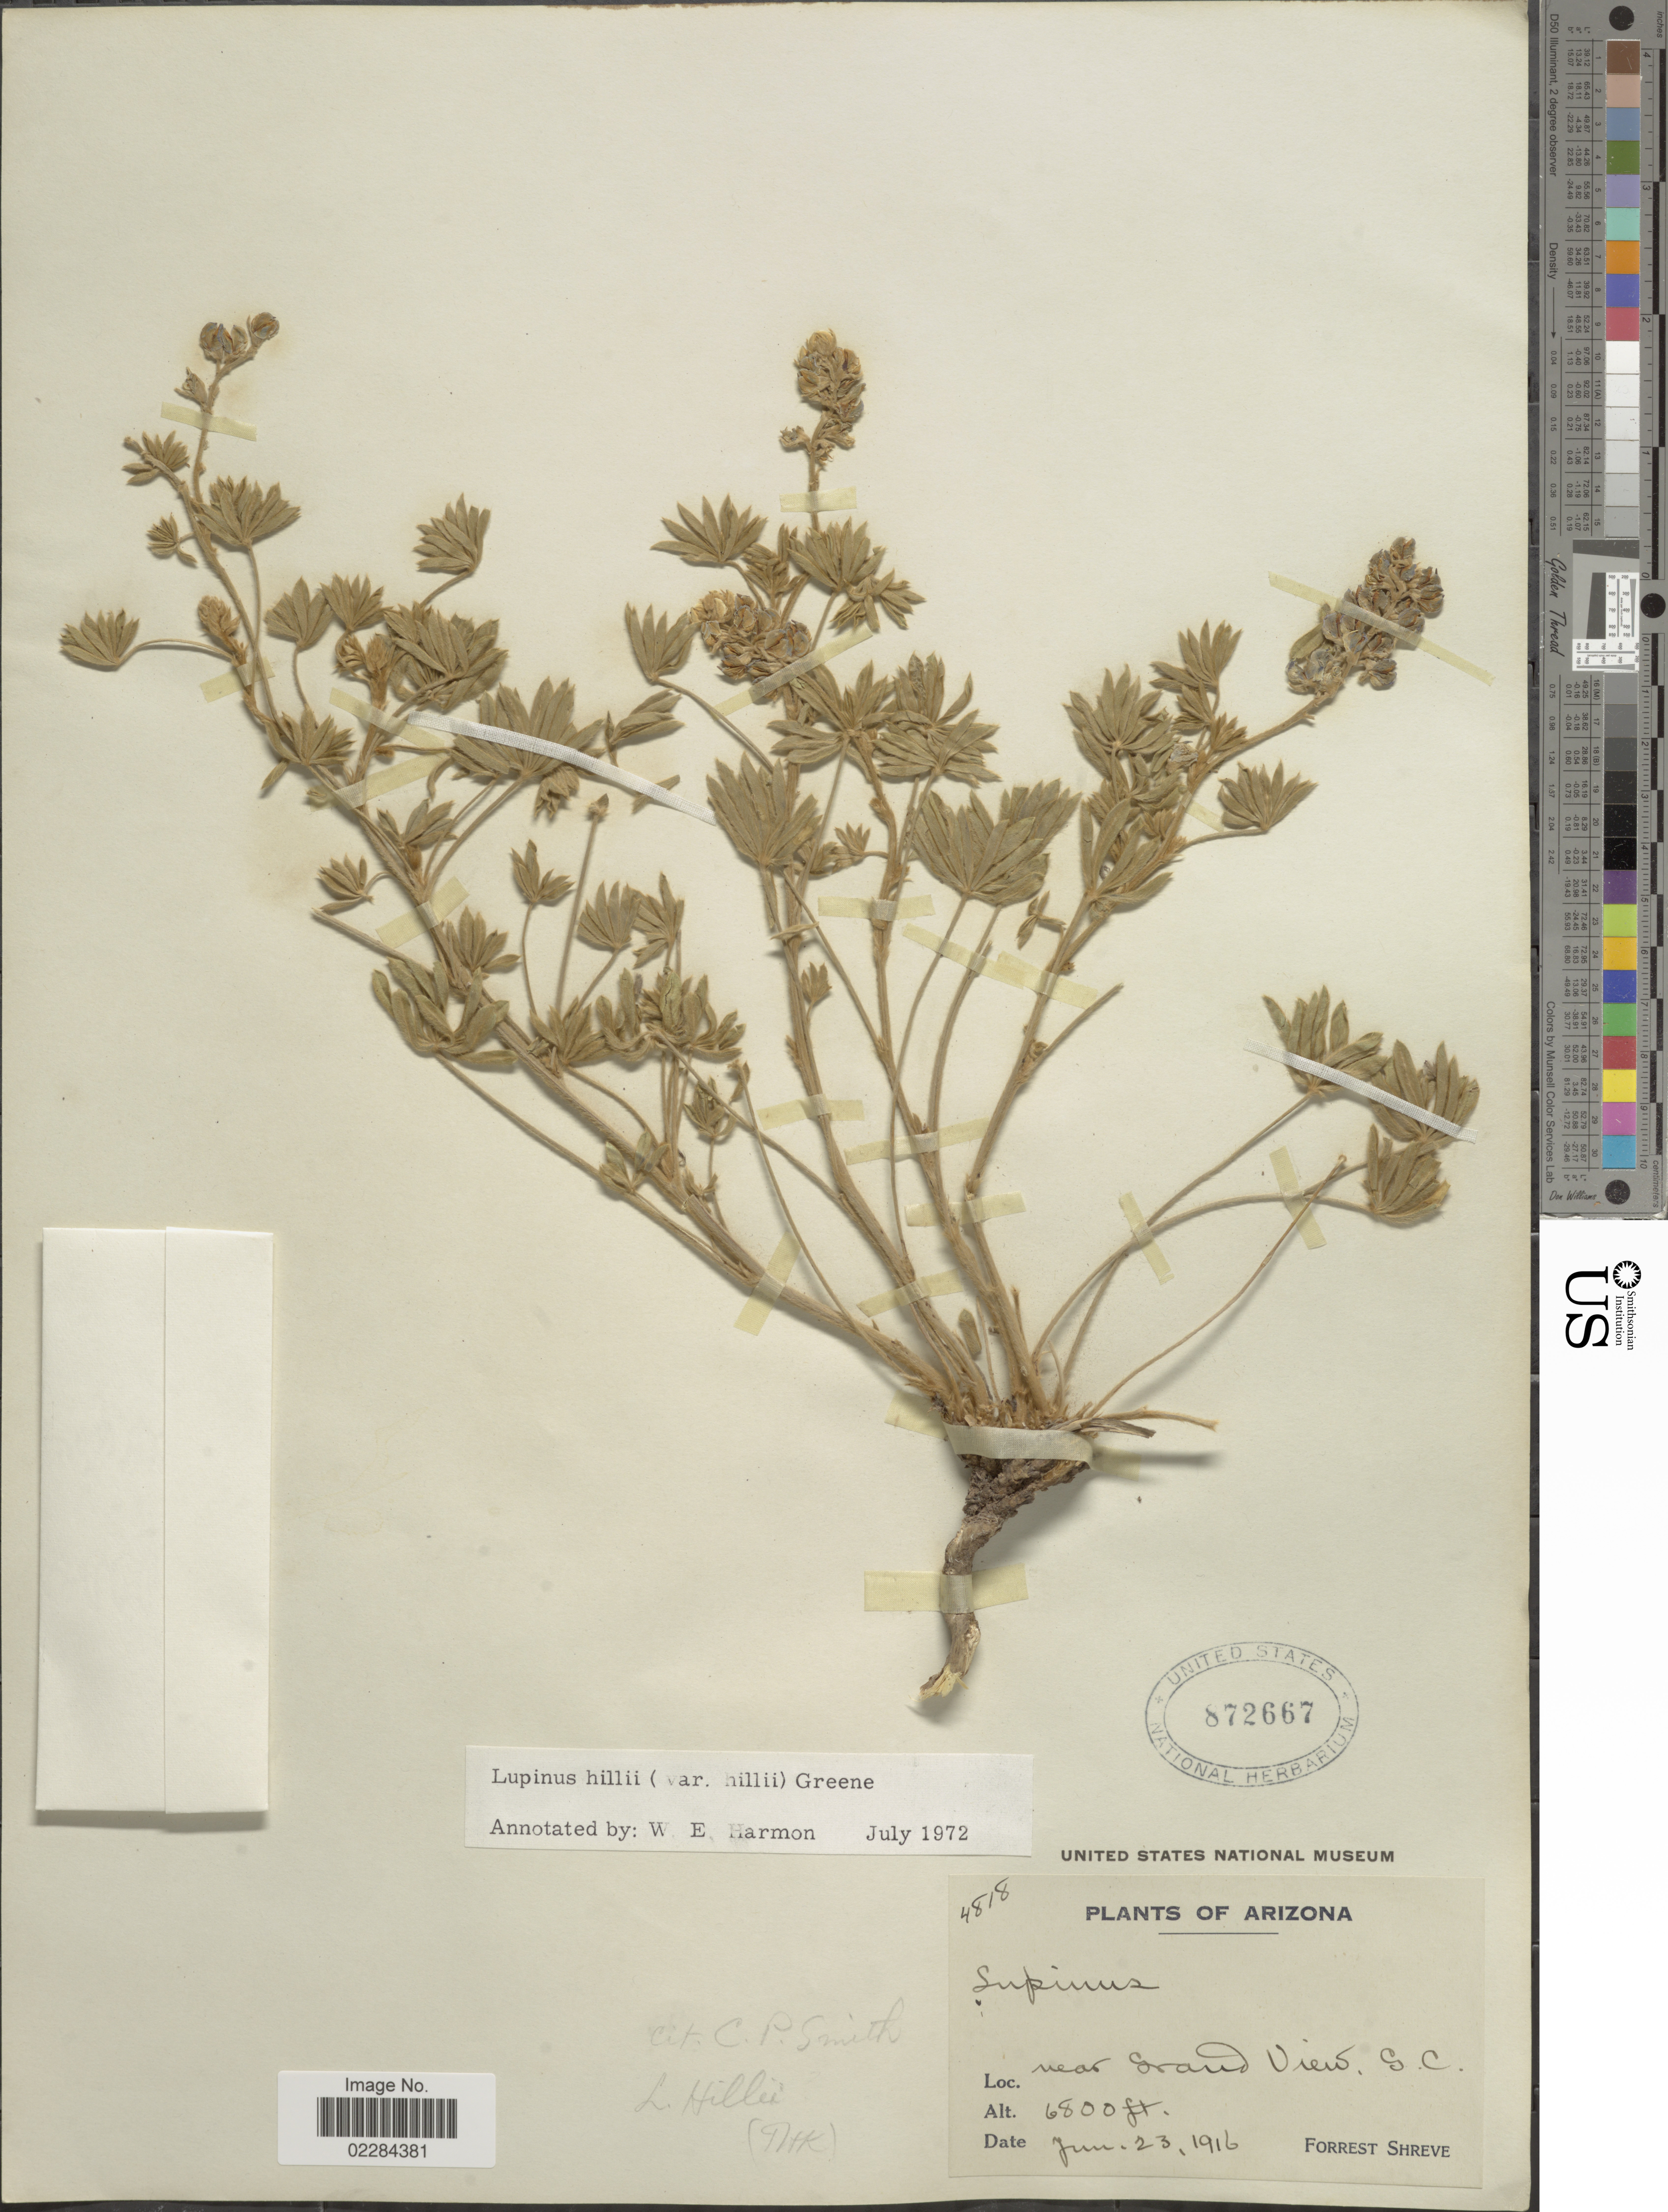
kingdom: Plantae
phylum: Tracheophyta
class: Magnoliopsida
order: Fabales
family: Fabaceae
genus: Lupinus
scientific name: Lupinus hillii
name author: Greene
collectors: F. Shreve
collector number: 4818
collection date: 1916-06-23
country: United States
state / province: Arizona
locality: Near Grand View, G.C.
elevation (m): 2073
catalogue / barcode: US 872667